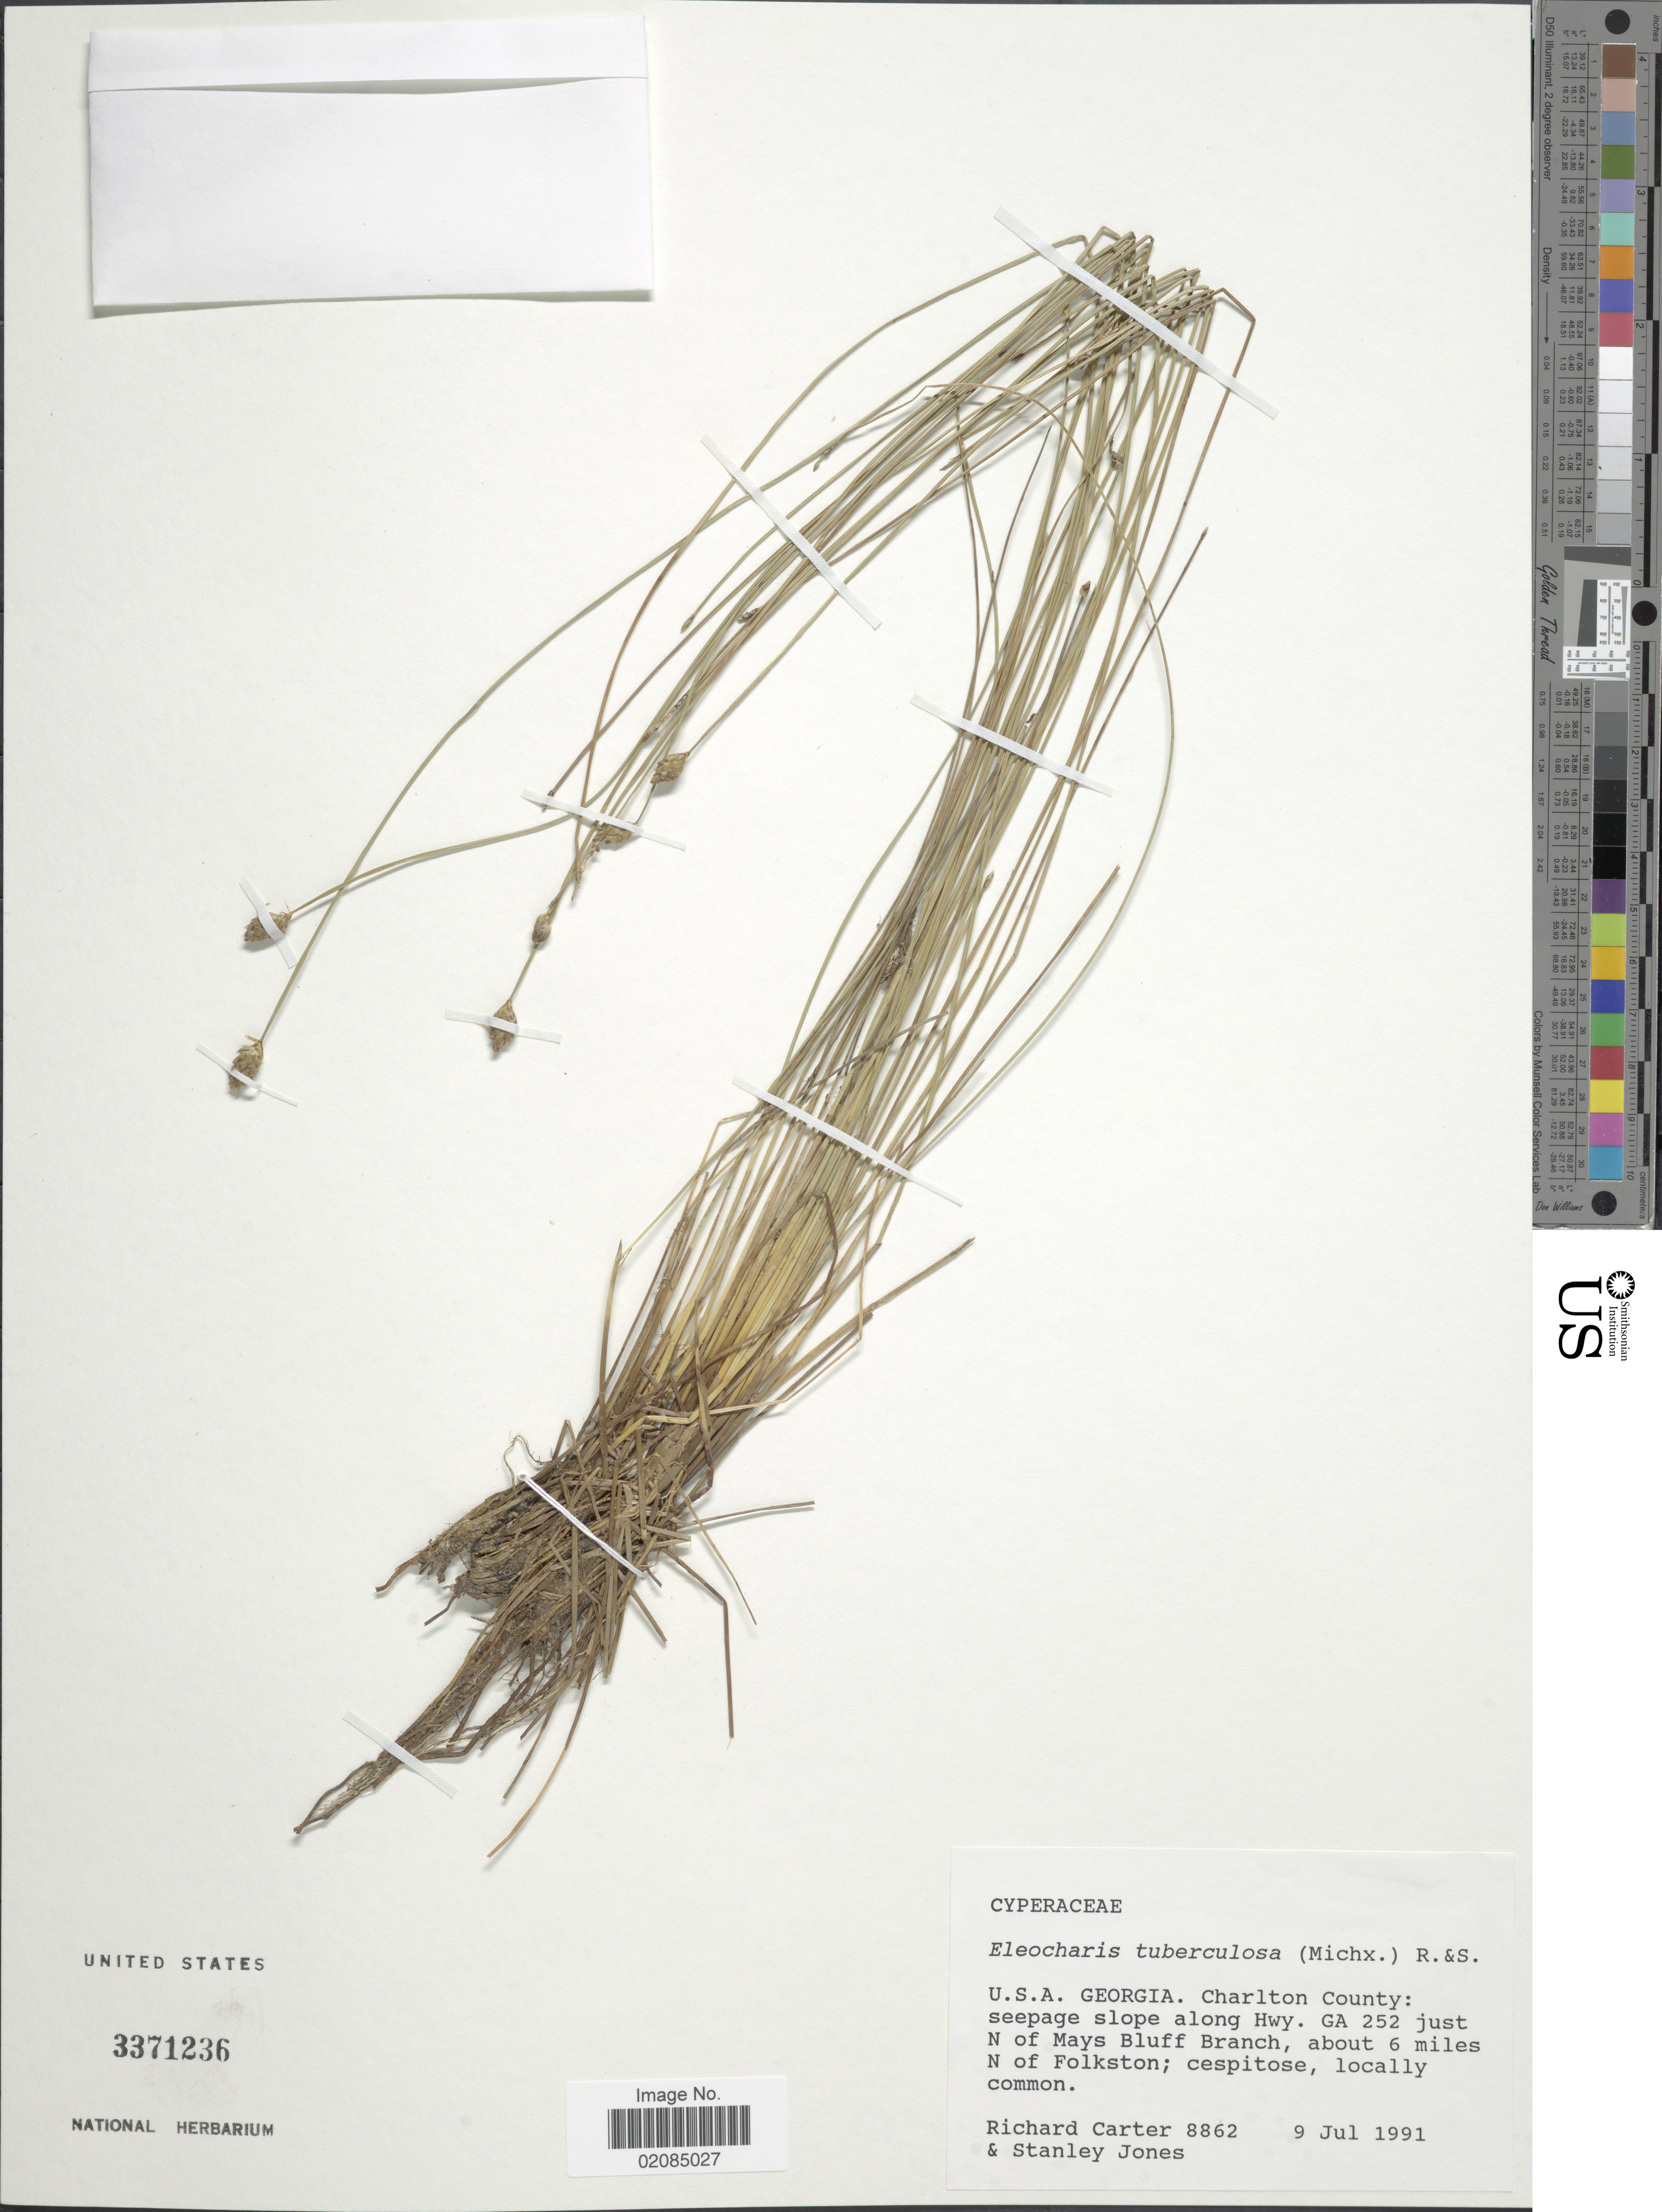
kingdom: Plantae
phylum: Tracheophyta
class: Liliopsida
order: Poales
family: Cyperaceae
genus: Eleocharis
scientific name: Eleocharis tuberculosa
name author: (Michx.) Roem. & Schult.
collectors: R. Carter & S. D. Jones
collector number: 8862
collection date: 1991-07-09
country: United States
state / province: Georgia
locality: Charlton County: seepage slope along Hwy. GA 252 just N of Mays Bluff Branch, about 6 miles N of Folkston.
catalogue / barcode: US 3371236